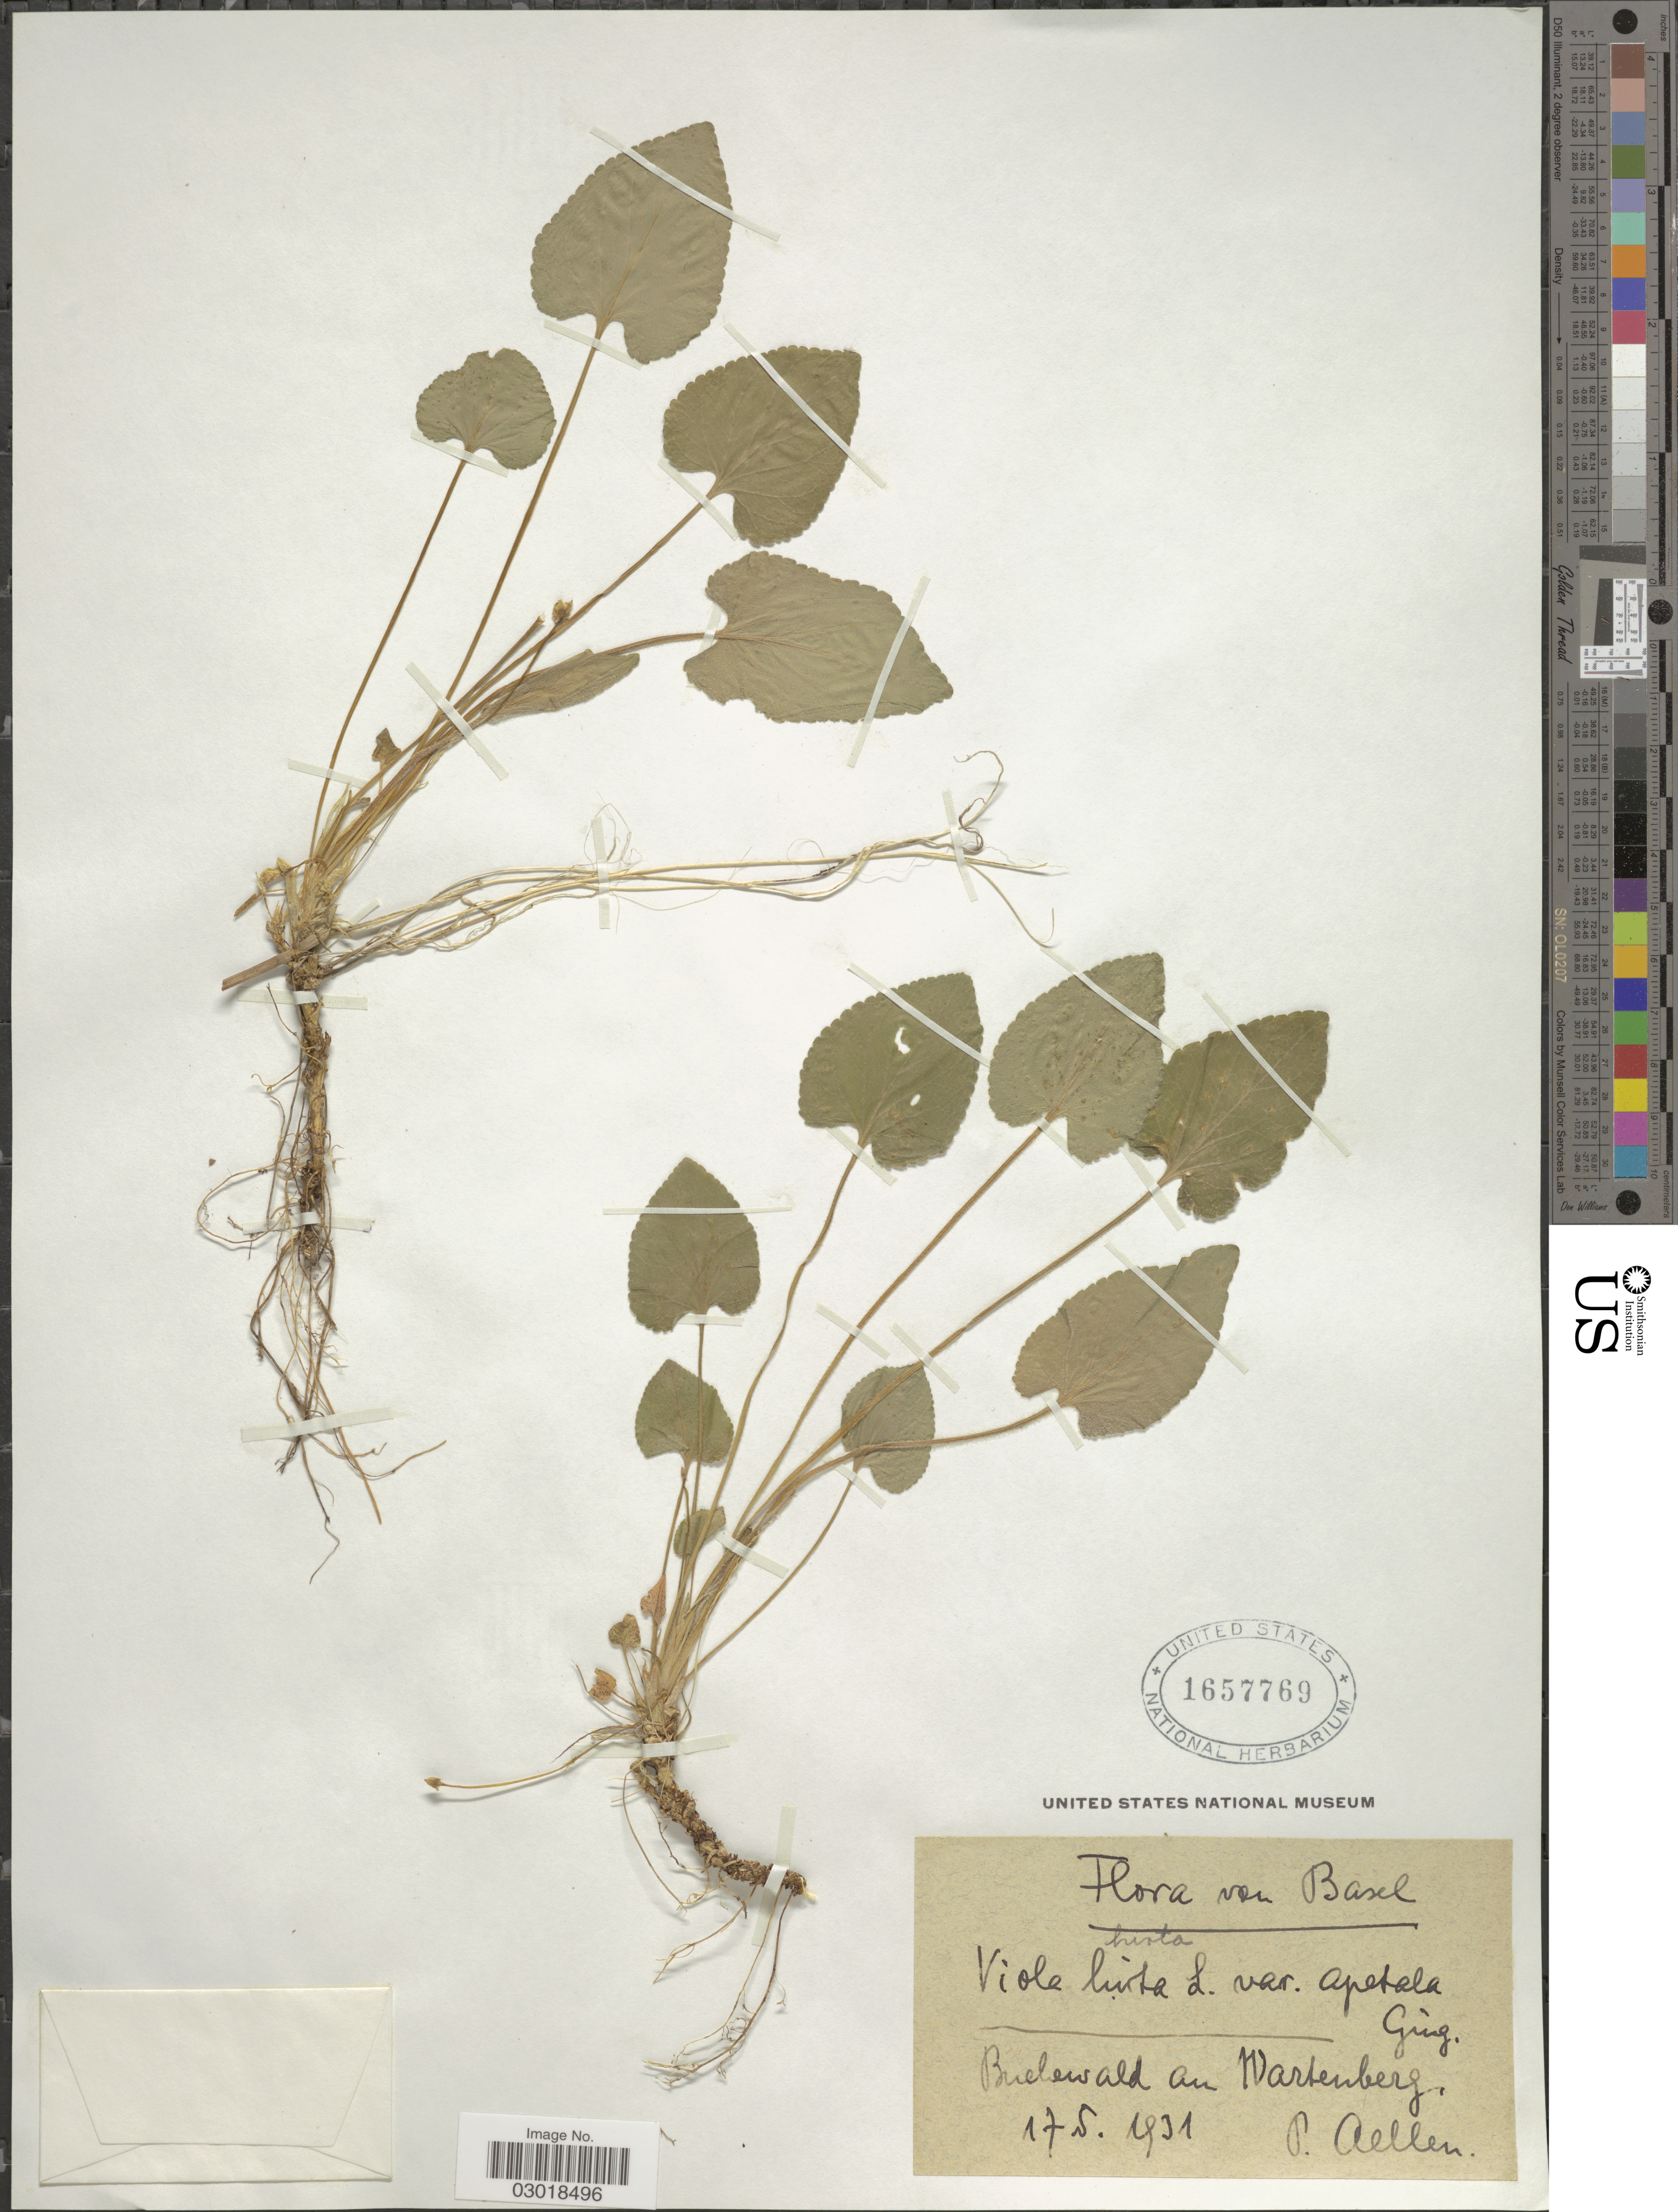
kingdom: Plantae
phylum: Tracheophyta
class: Magnoliopsida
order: Malpighiales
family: Violaceae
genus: Viola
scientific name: Viola hirta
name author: L.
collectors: P. Aellen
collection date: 1931-05-17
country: Switzerland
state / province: Basel-Landschaft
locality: Basel. Buchewald an Wartenberg.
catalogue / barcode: US 1657769